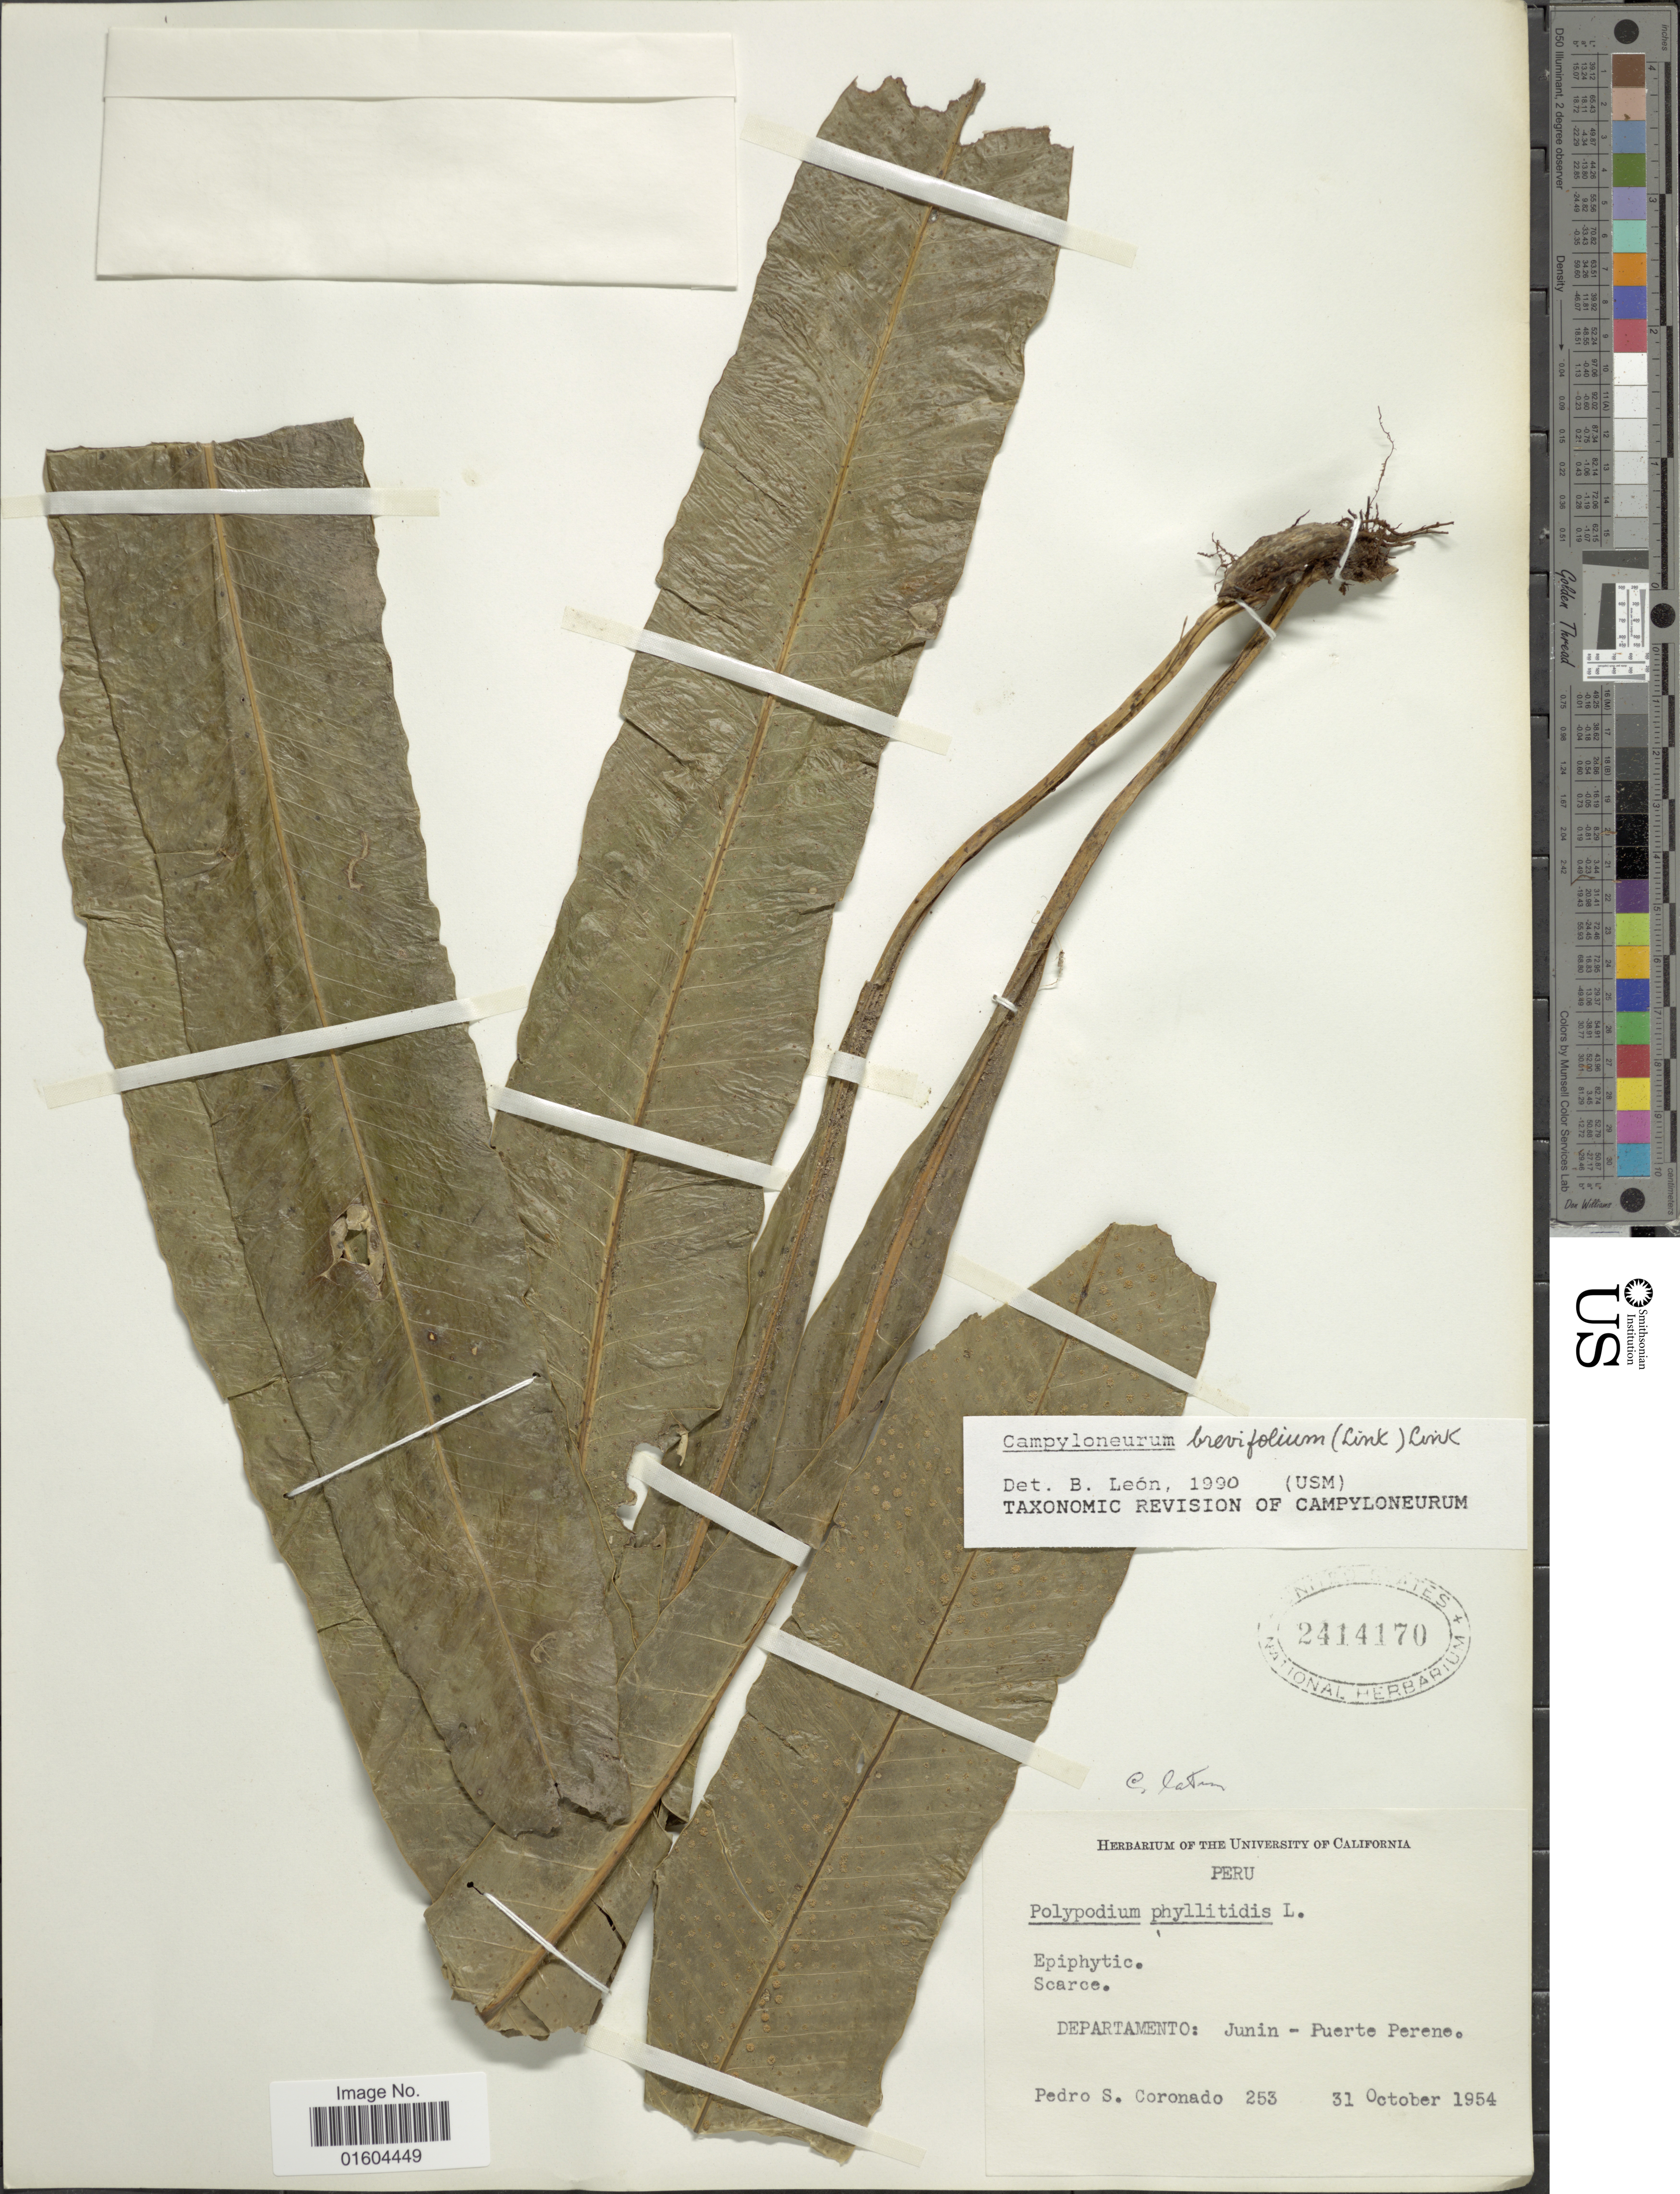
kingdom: Plantae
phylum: Tracheophyta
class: Polypodiopsida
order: Polypodiales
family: Polypodiaceae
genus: Campyloneurum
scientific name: Campyloneurum latum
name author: T. Moore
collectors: P. Coronado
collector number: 253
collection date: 1954-10-31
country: Peru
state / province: Junín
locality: Peru, Departamento: Junin - Puerte Perene.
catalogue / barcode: US 2414170